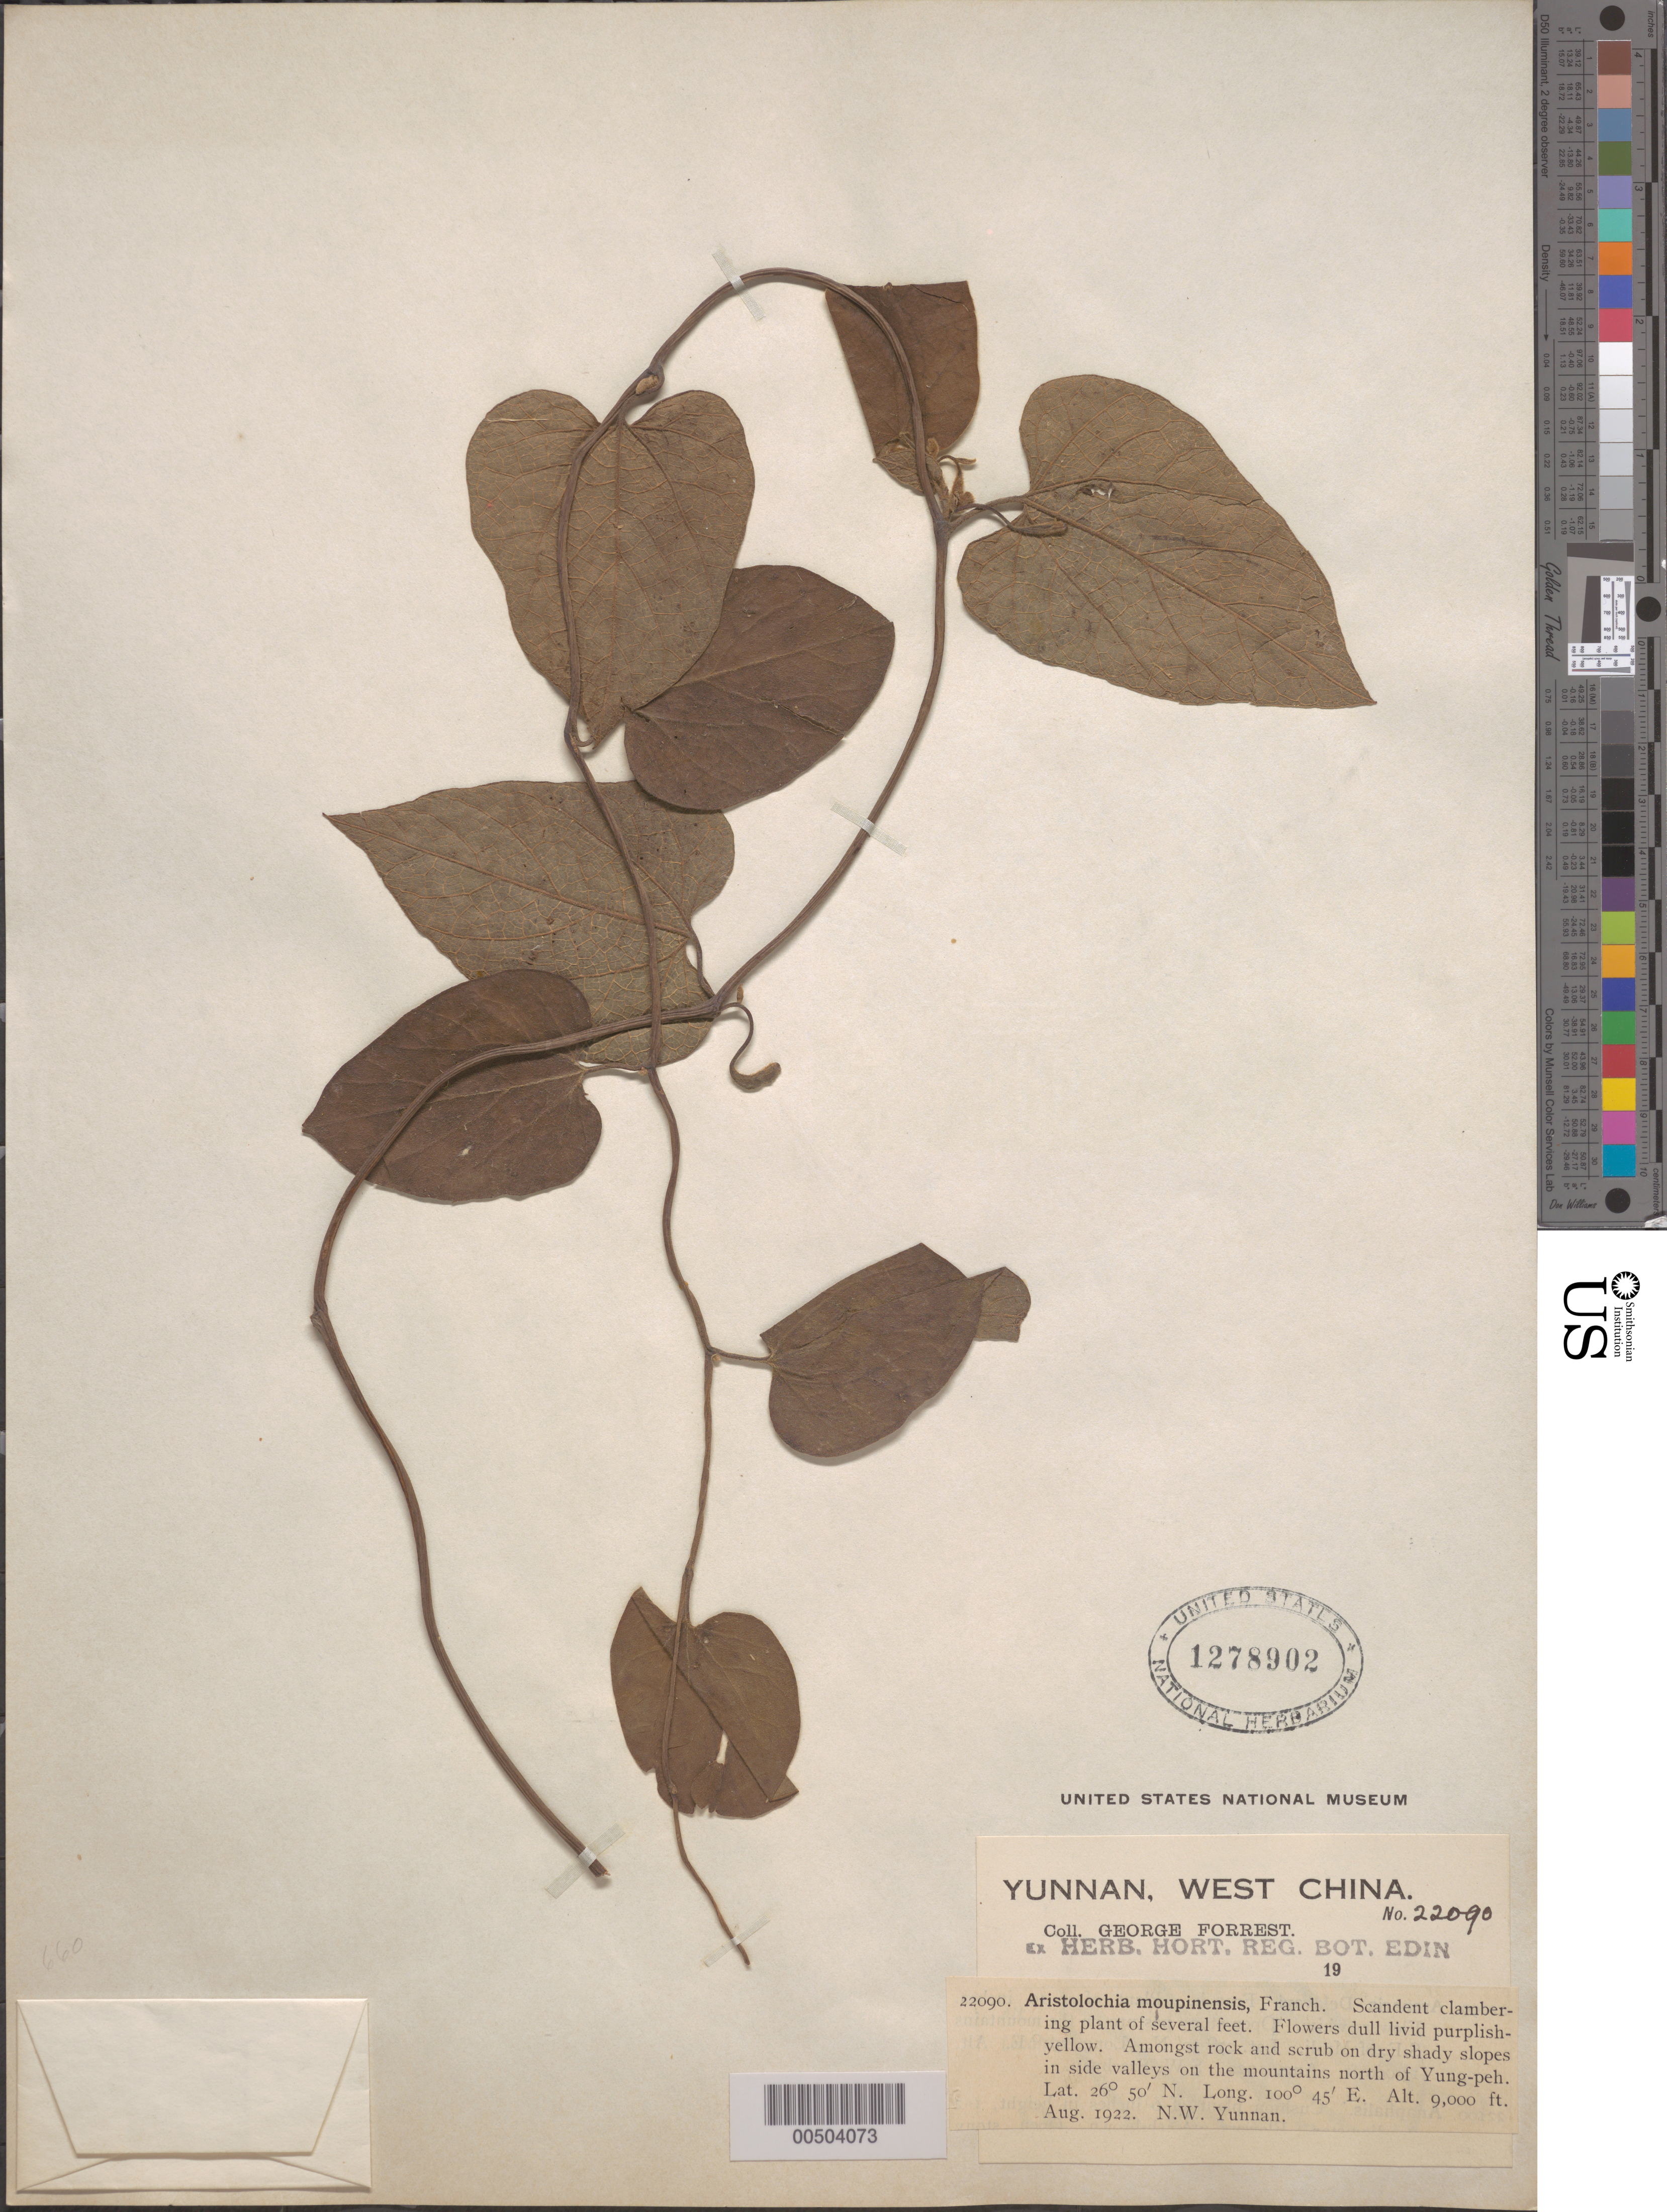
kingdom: Plantae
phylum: Tracheophyta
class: Magnoliopsida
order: Piperales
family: Aristolochiaceae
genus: Aristolochia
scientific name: Aristolochia moupinensis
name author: Franch.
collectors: G. Forrest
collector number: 22090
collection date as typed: Aug 1922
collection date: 1922-08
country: China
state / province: Yunnan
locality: Mountains N of Yung-peh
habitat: Scandent clambering plant of several feet. Flowers dull livid purplish-yellow.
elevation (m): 2743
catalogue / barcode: US 1278902